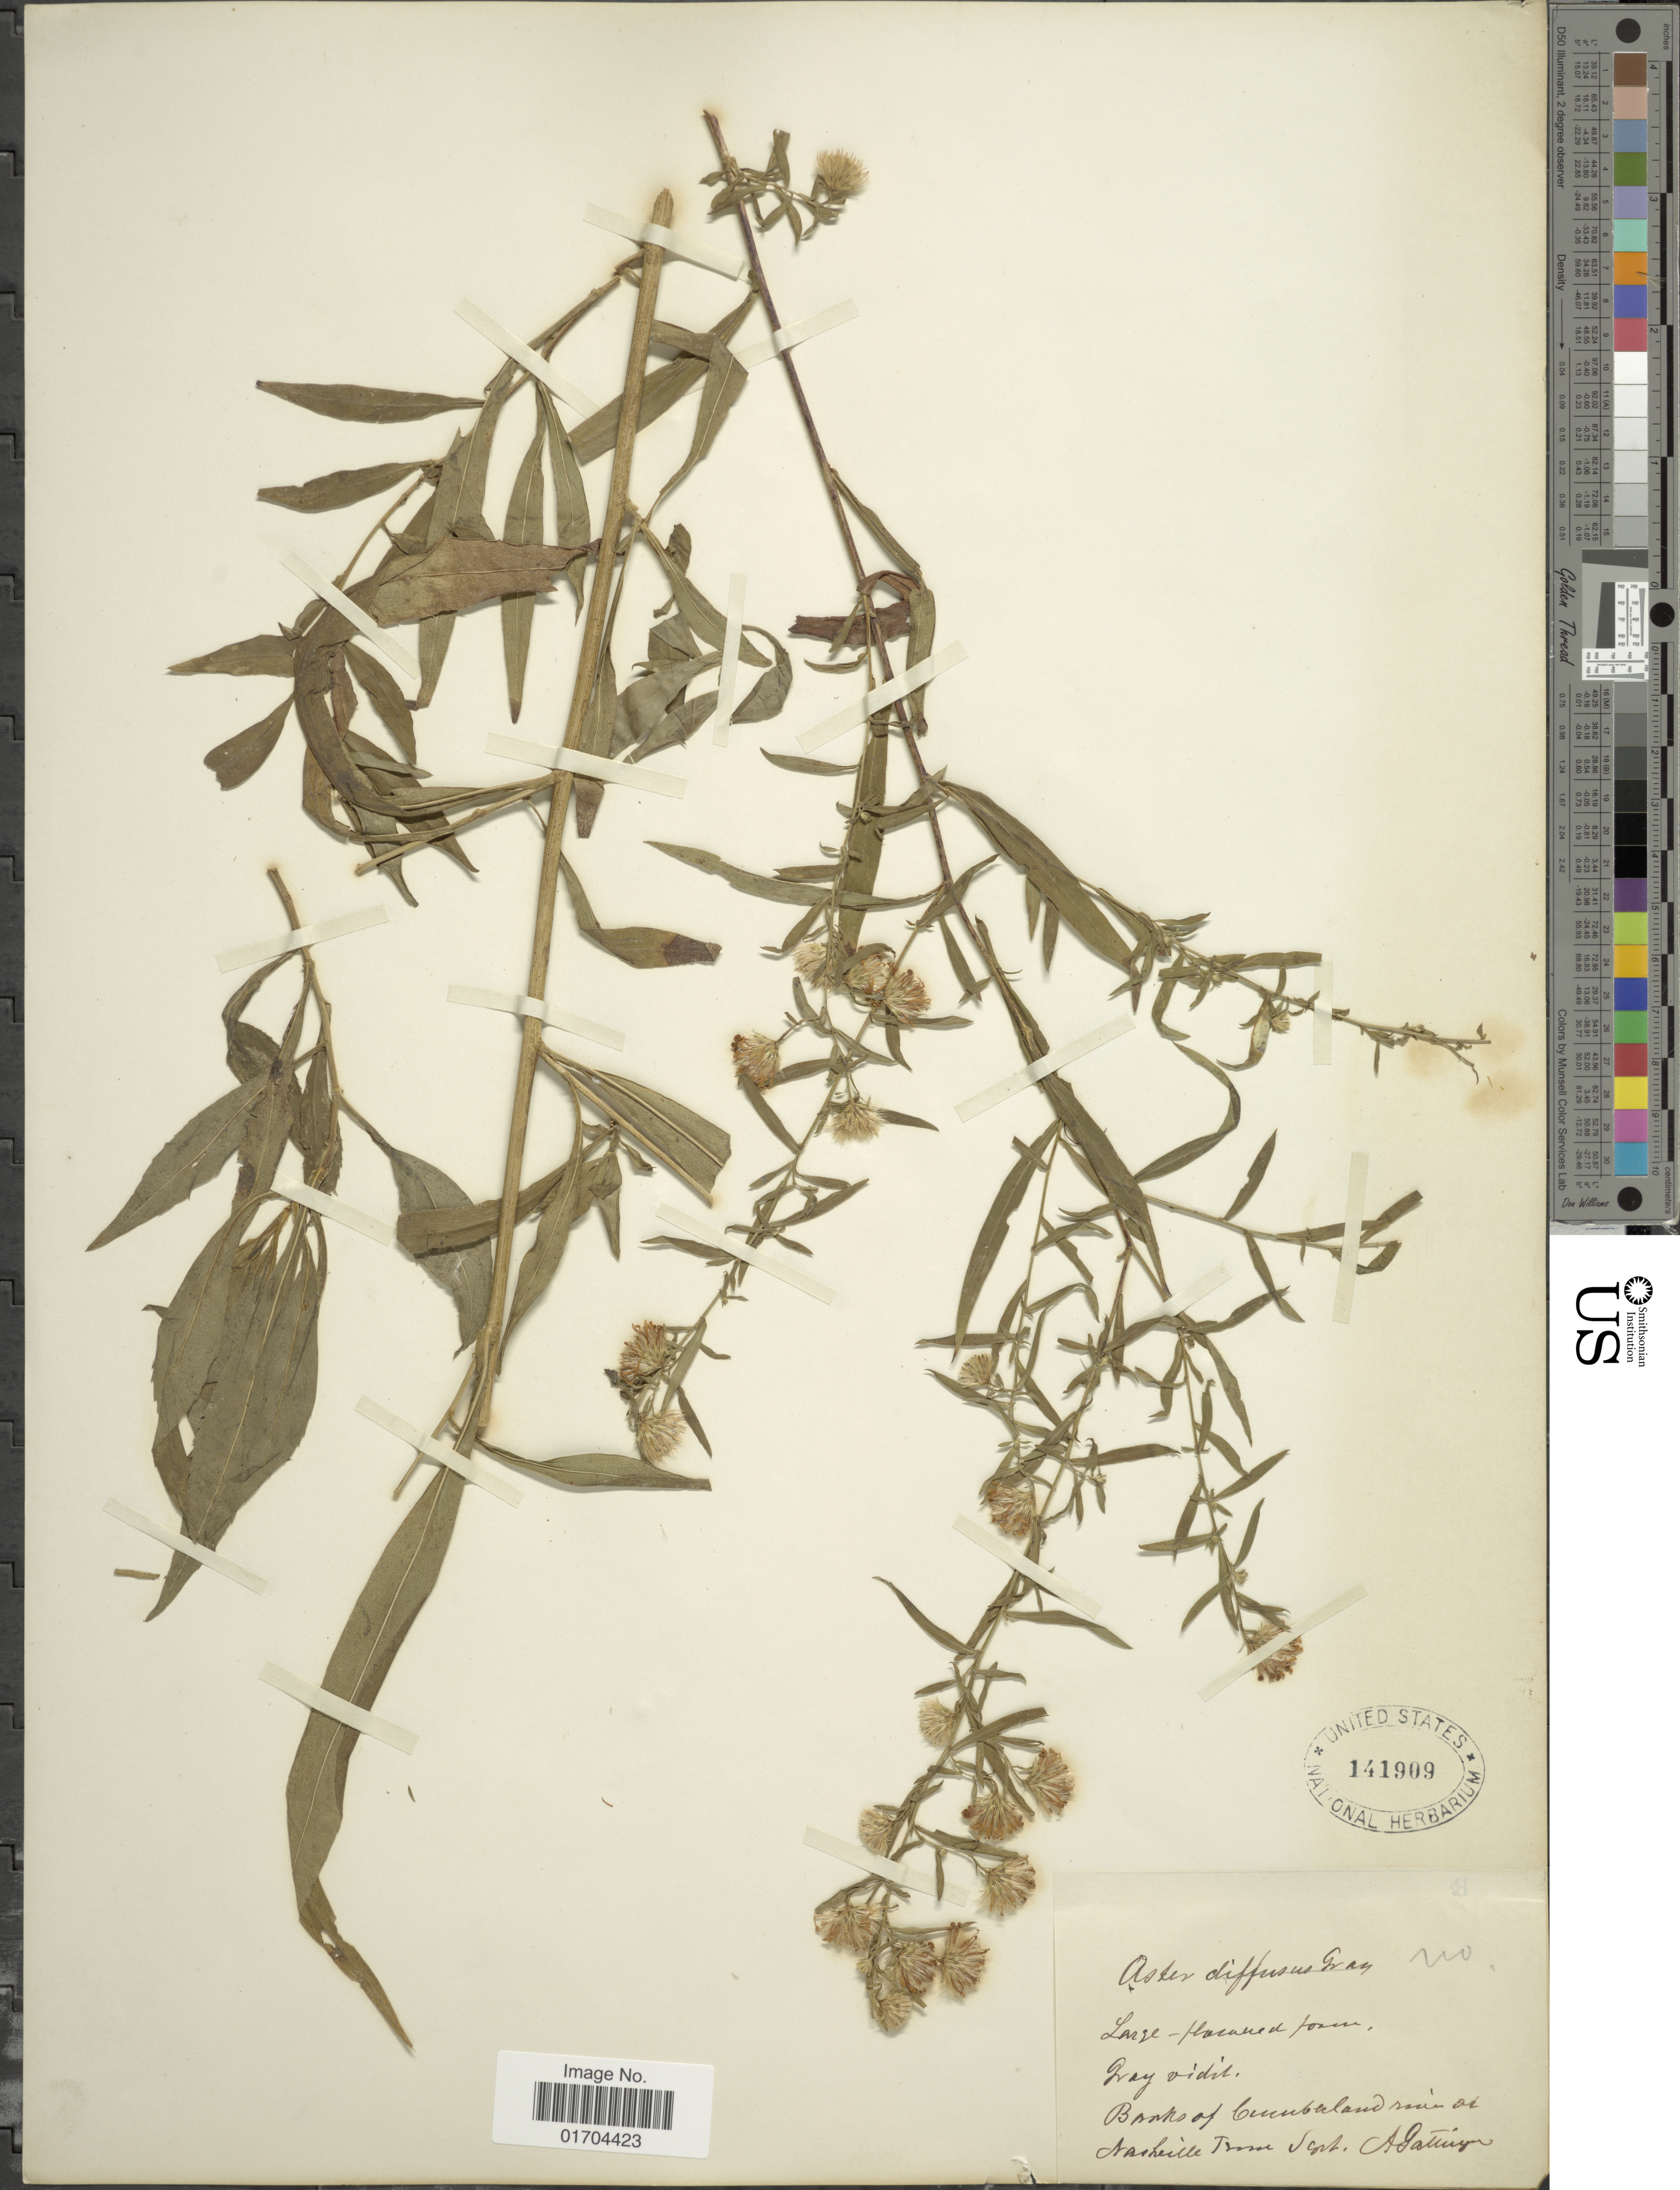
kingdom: Plantae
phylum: Tracheophyta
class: Magnoliopsida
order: Asterales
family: Asteraceae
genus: Symphyotrichum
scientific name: Symphyotrichum sp.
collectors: A. Gattinger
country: United States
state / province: Tennessee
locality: Banks of Cumberland river at Nashville Tenn.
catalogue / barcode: US 141909